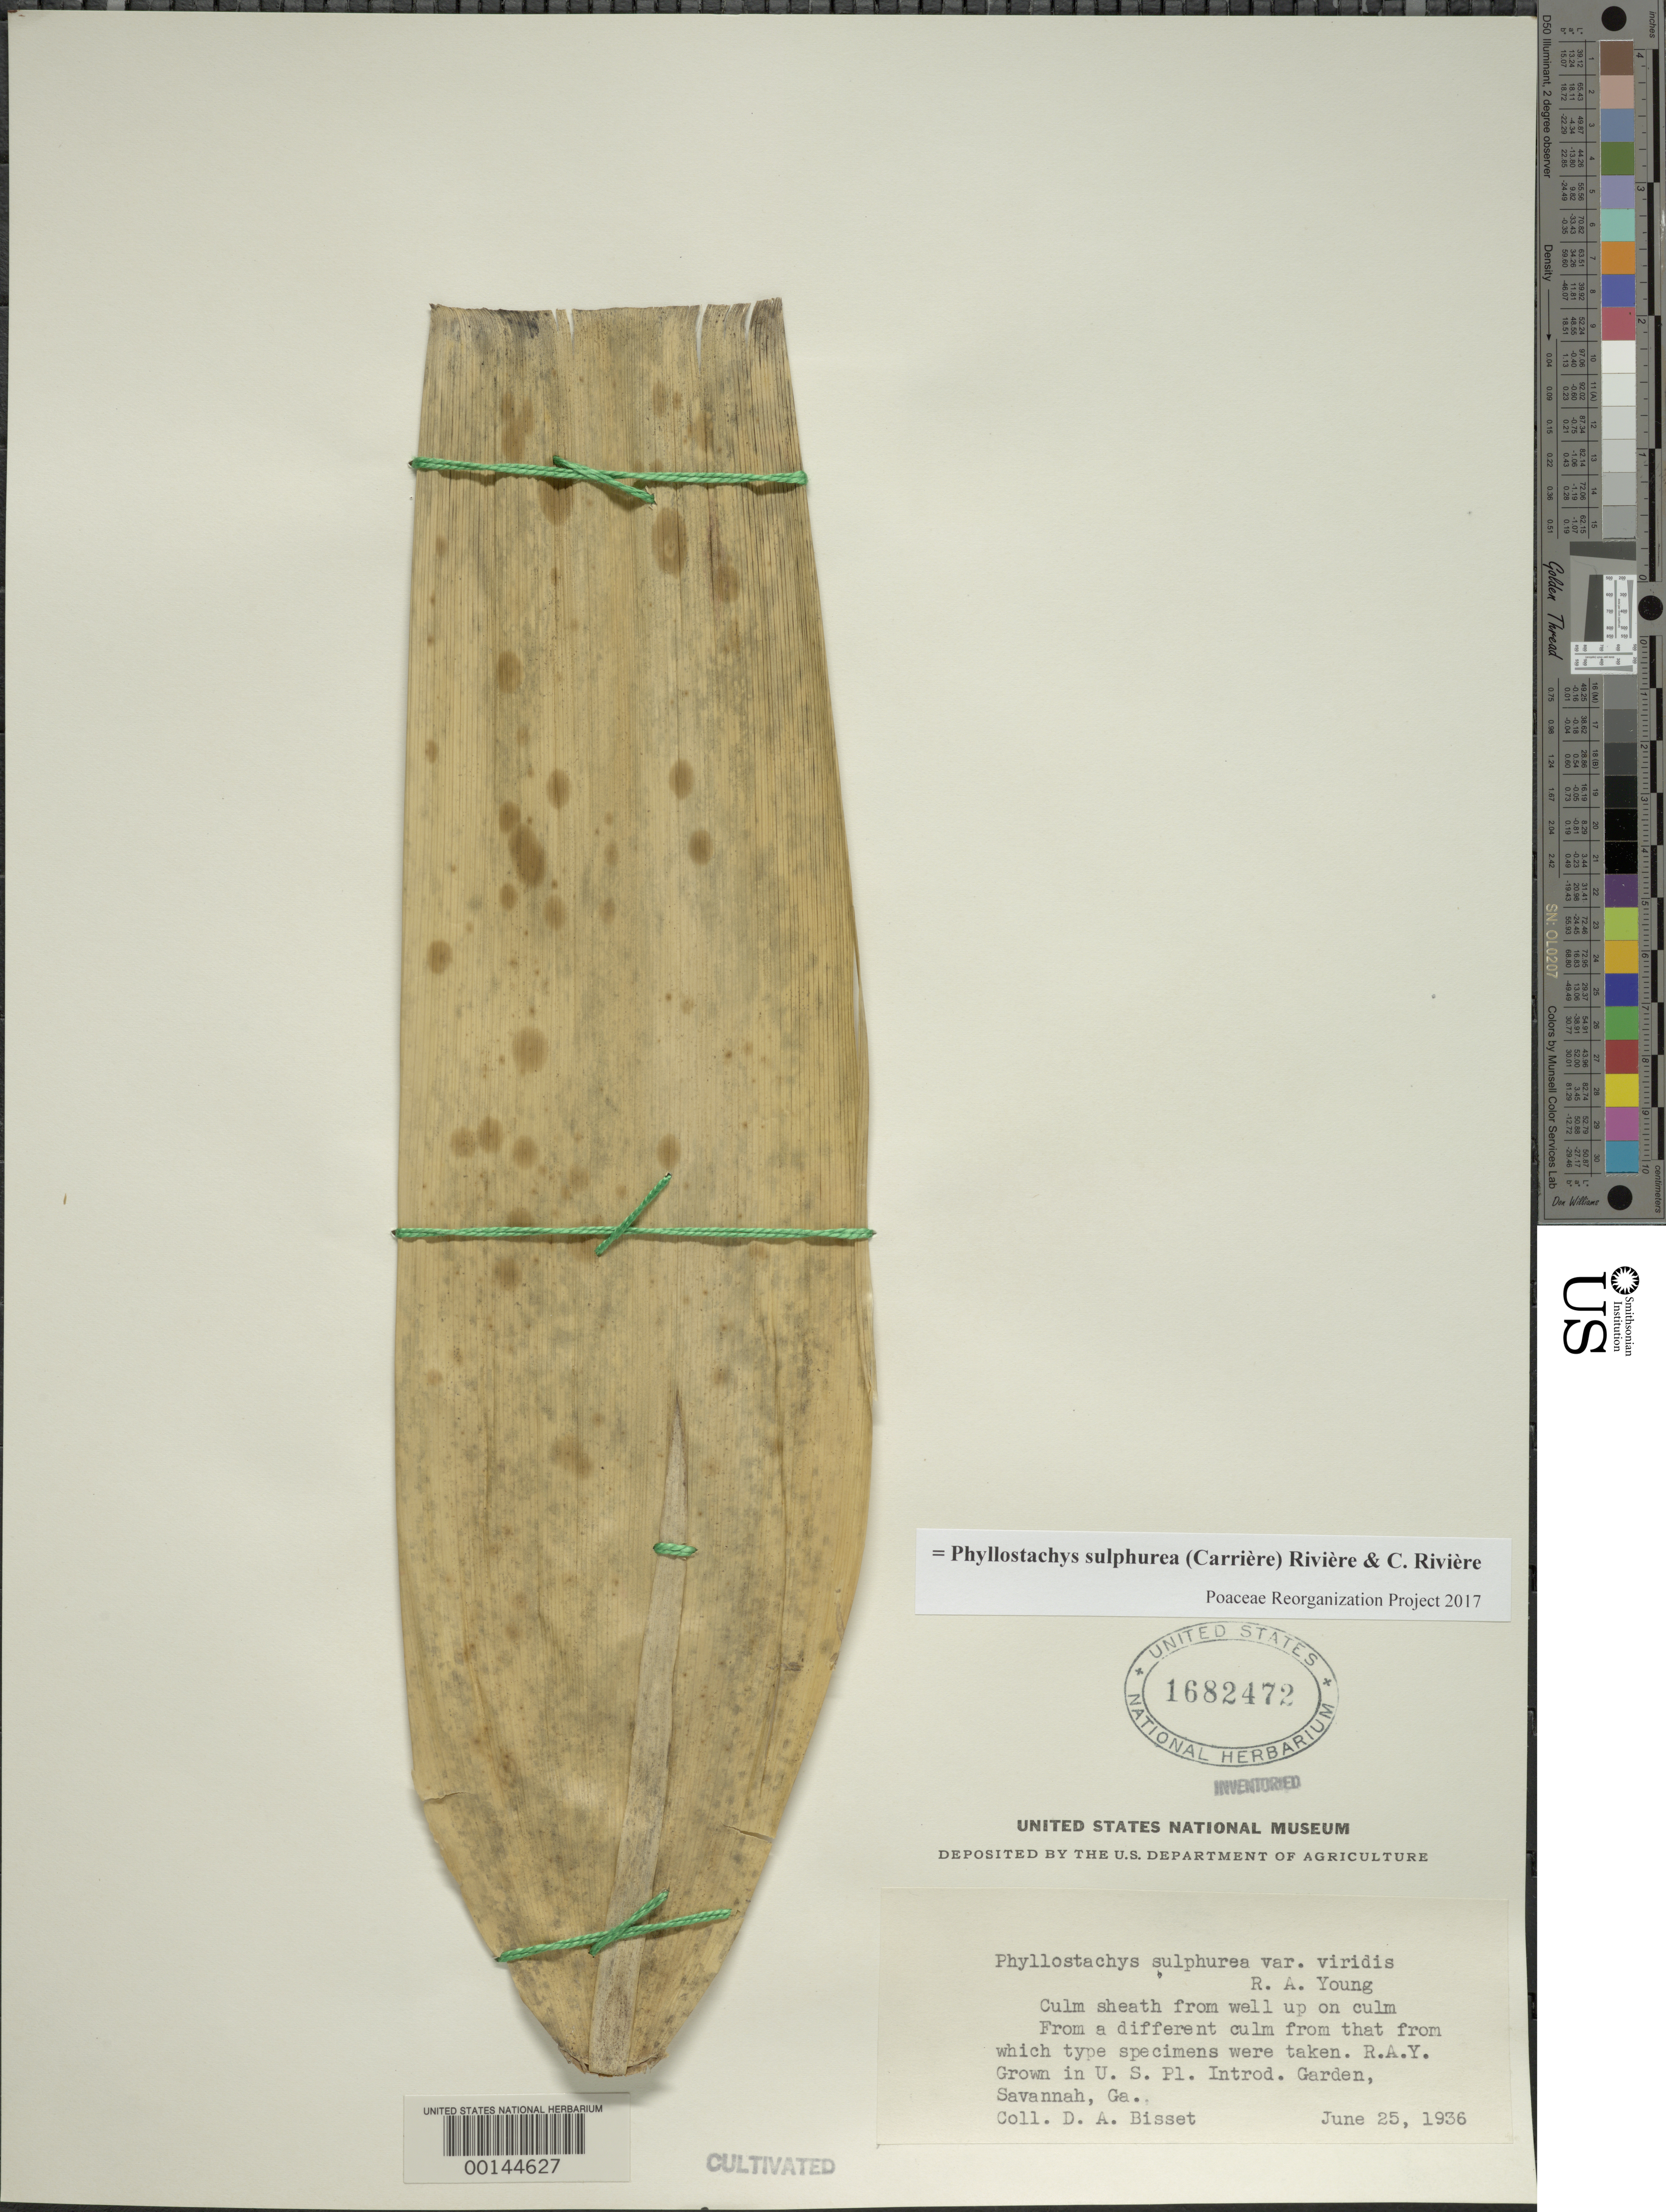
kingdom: Plantae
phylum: Tracheophyta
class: Liliopsida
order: Poales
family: Poaceae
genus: Phyllostachys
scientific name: Phyllostachys sulphurea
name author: (Carrière) Rivière & C. Rivière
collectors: D. Bisset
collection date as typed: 25 Jun 1936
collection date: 1936-06-25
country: United States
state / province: Georgia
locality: Savannah, us. p.i. garden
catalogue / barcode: US 1682472